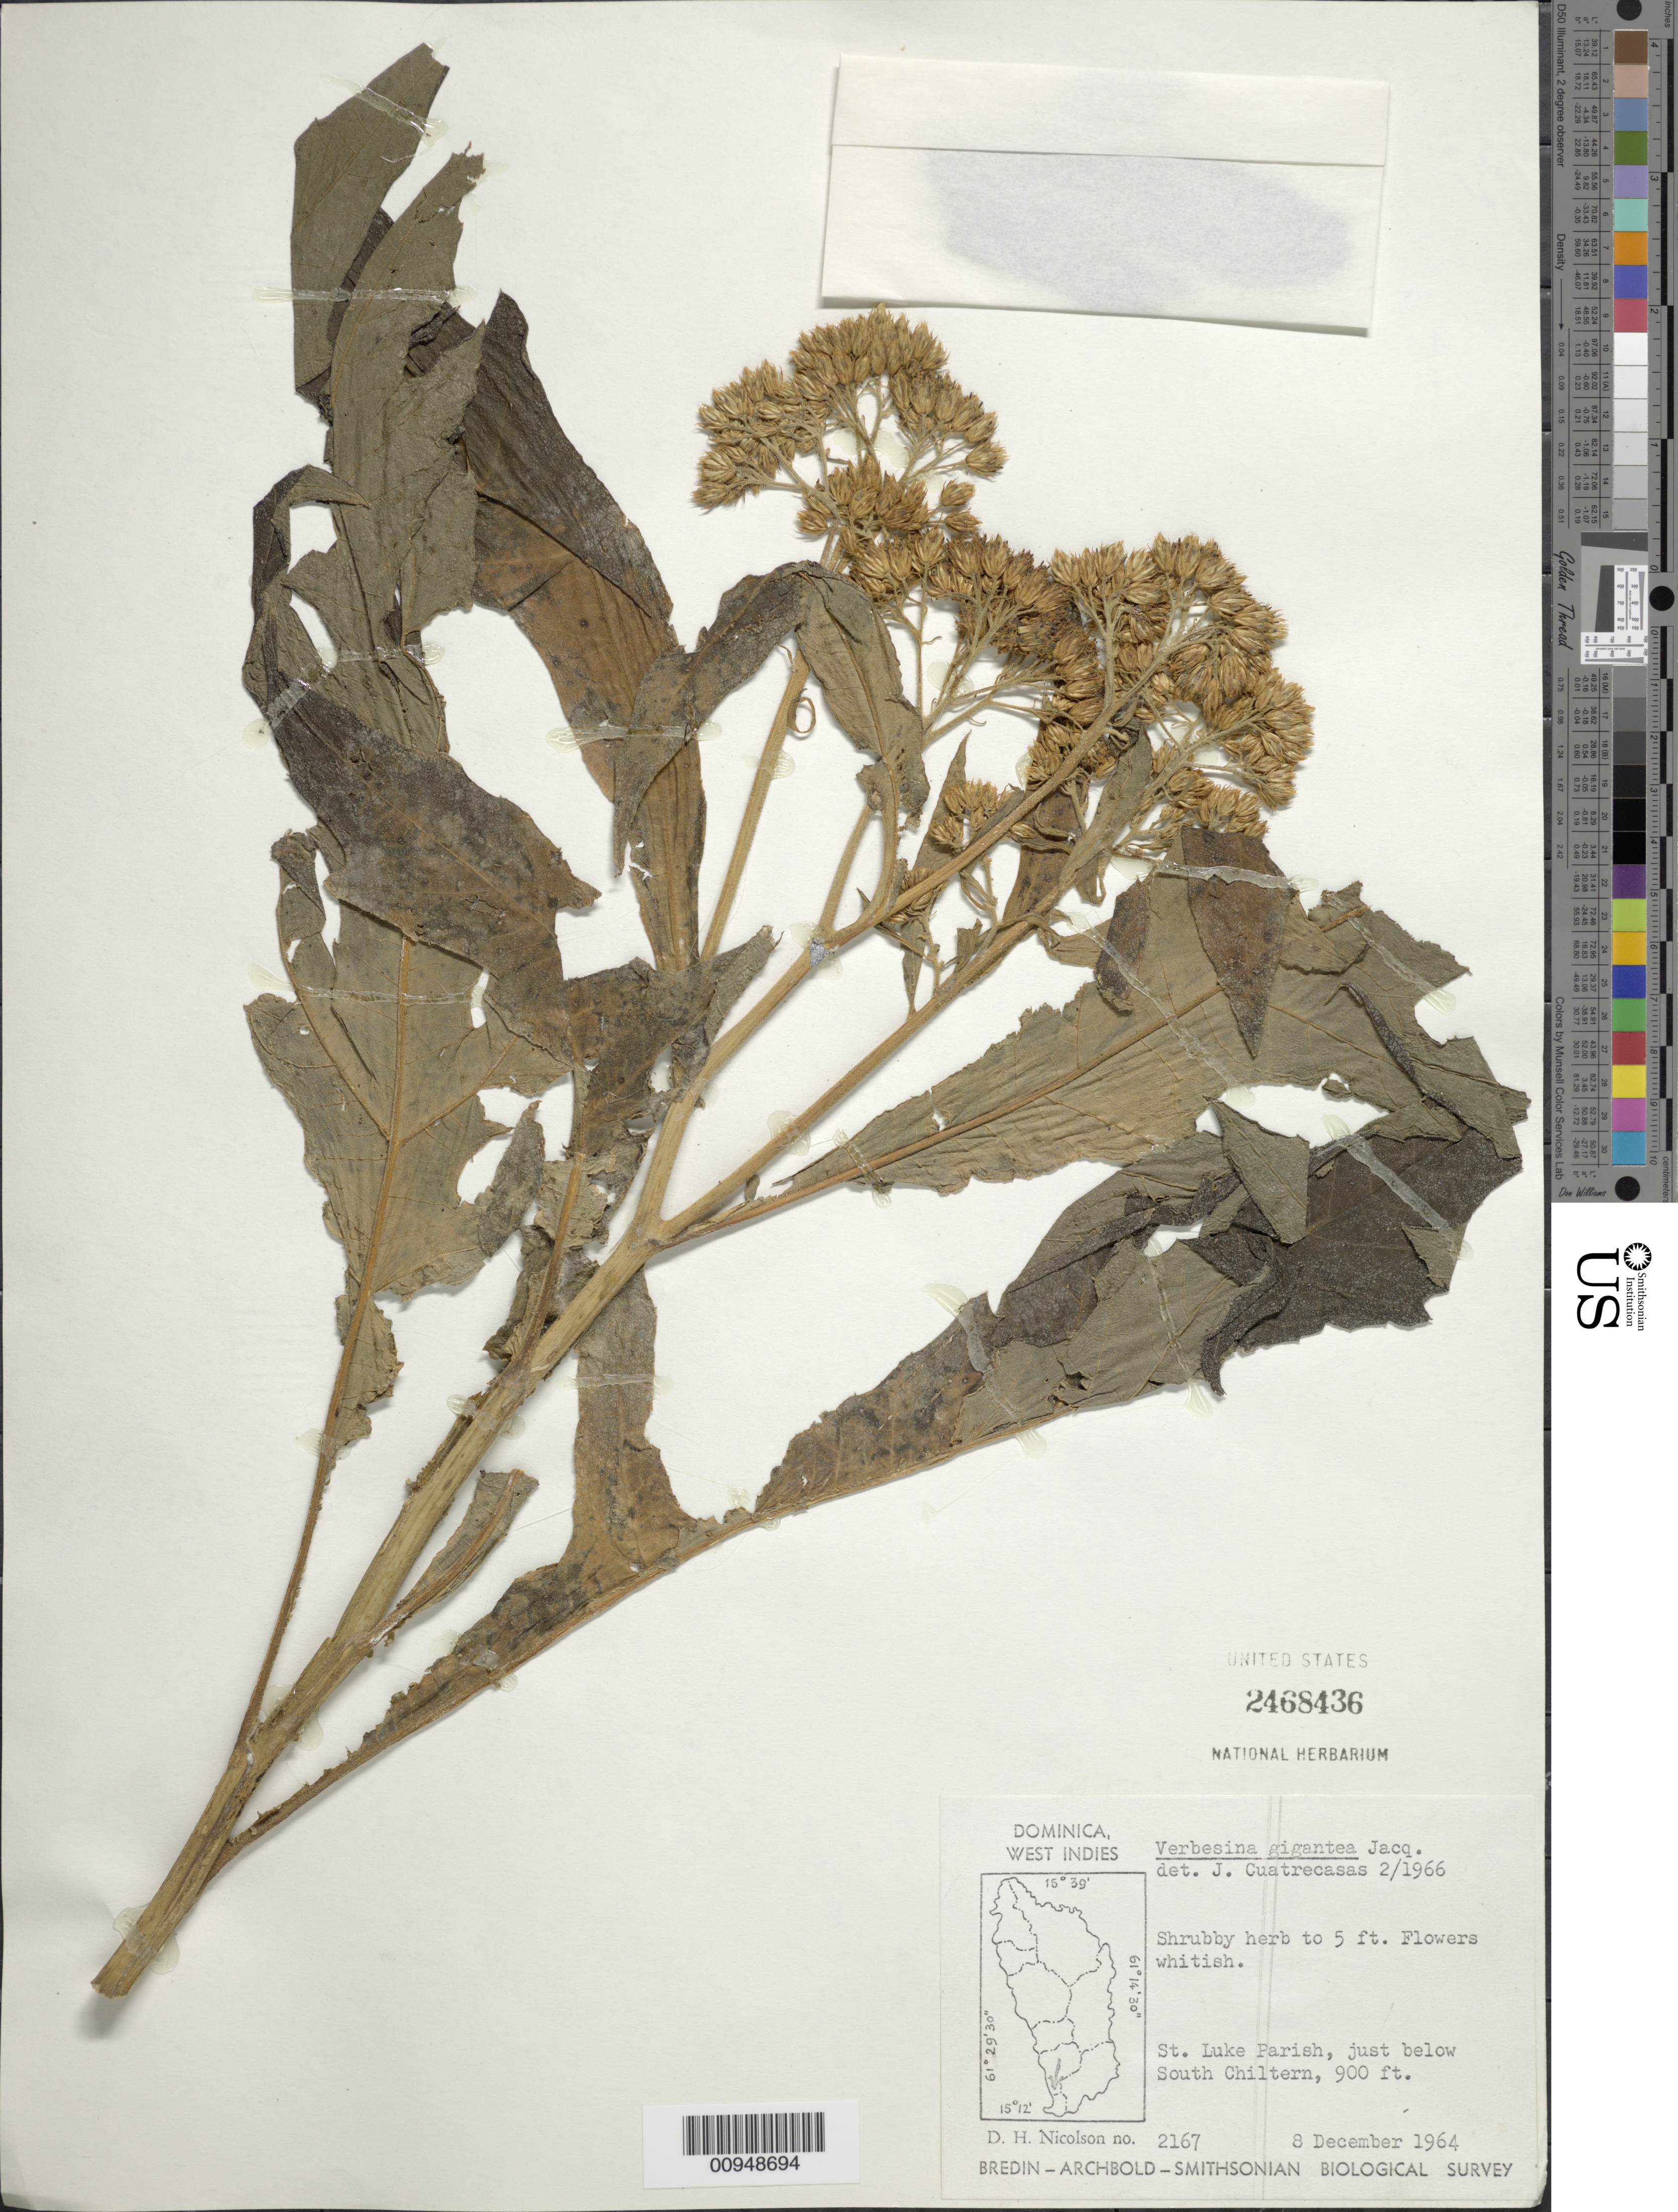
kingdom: Plantae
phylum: Tracheophyta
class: Magnoliopsida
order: Asterales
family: Asteraceae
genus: Verbesina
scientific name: Verbesina gigantea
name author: Jacq.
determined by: Cuatrecasas, J.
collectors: D. H. Nicolson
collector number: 2167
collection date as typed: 08 Dec 1964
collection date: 1964-12-08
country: Dominica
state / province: St. Luke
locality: just below South Chiltern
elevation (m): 274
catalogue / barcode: US 2468436